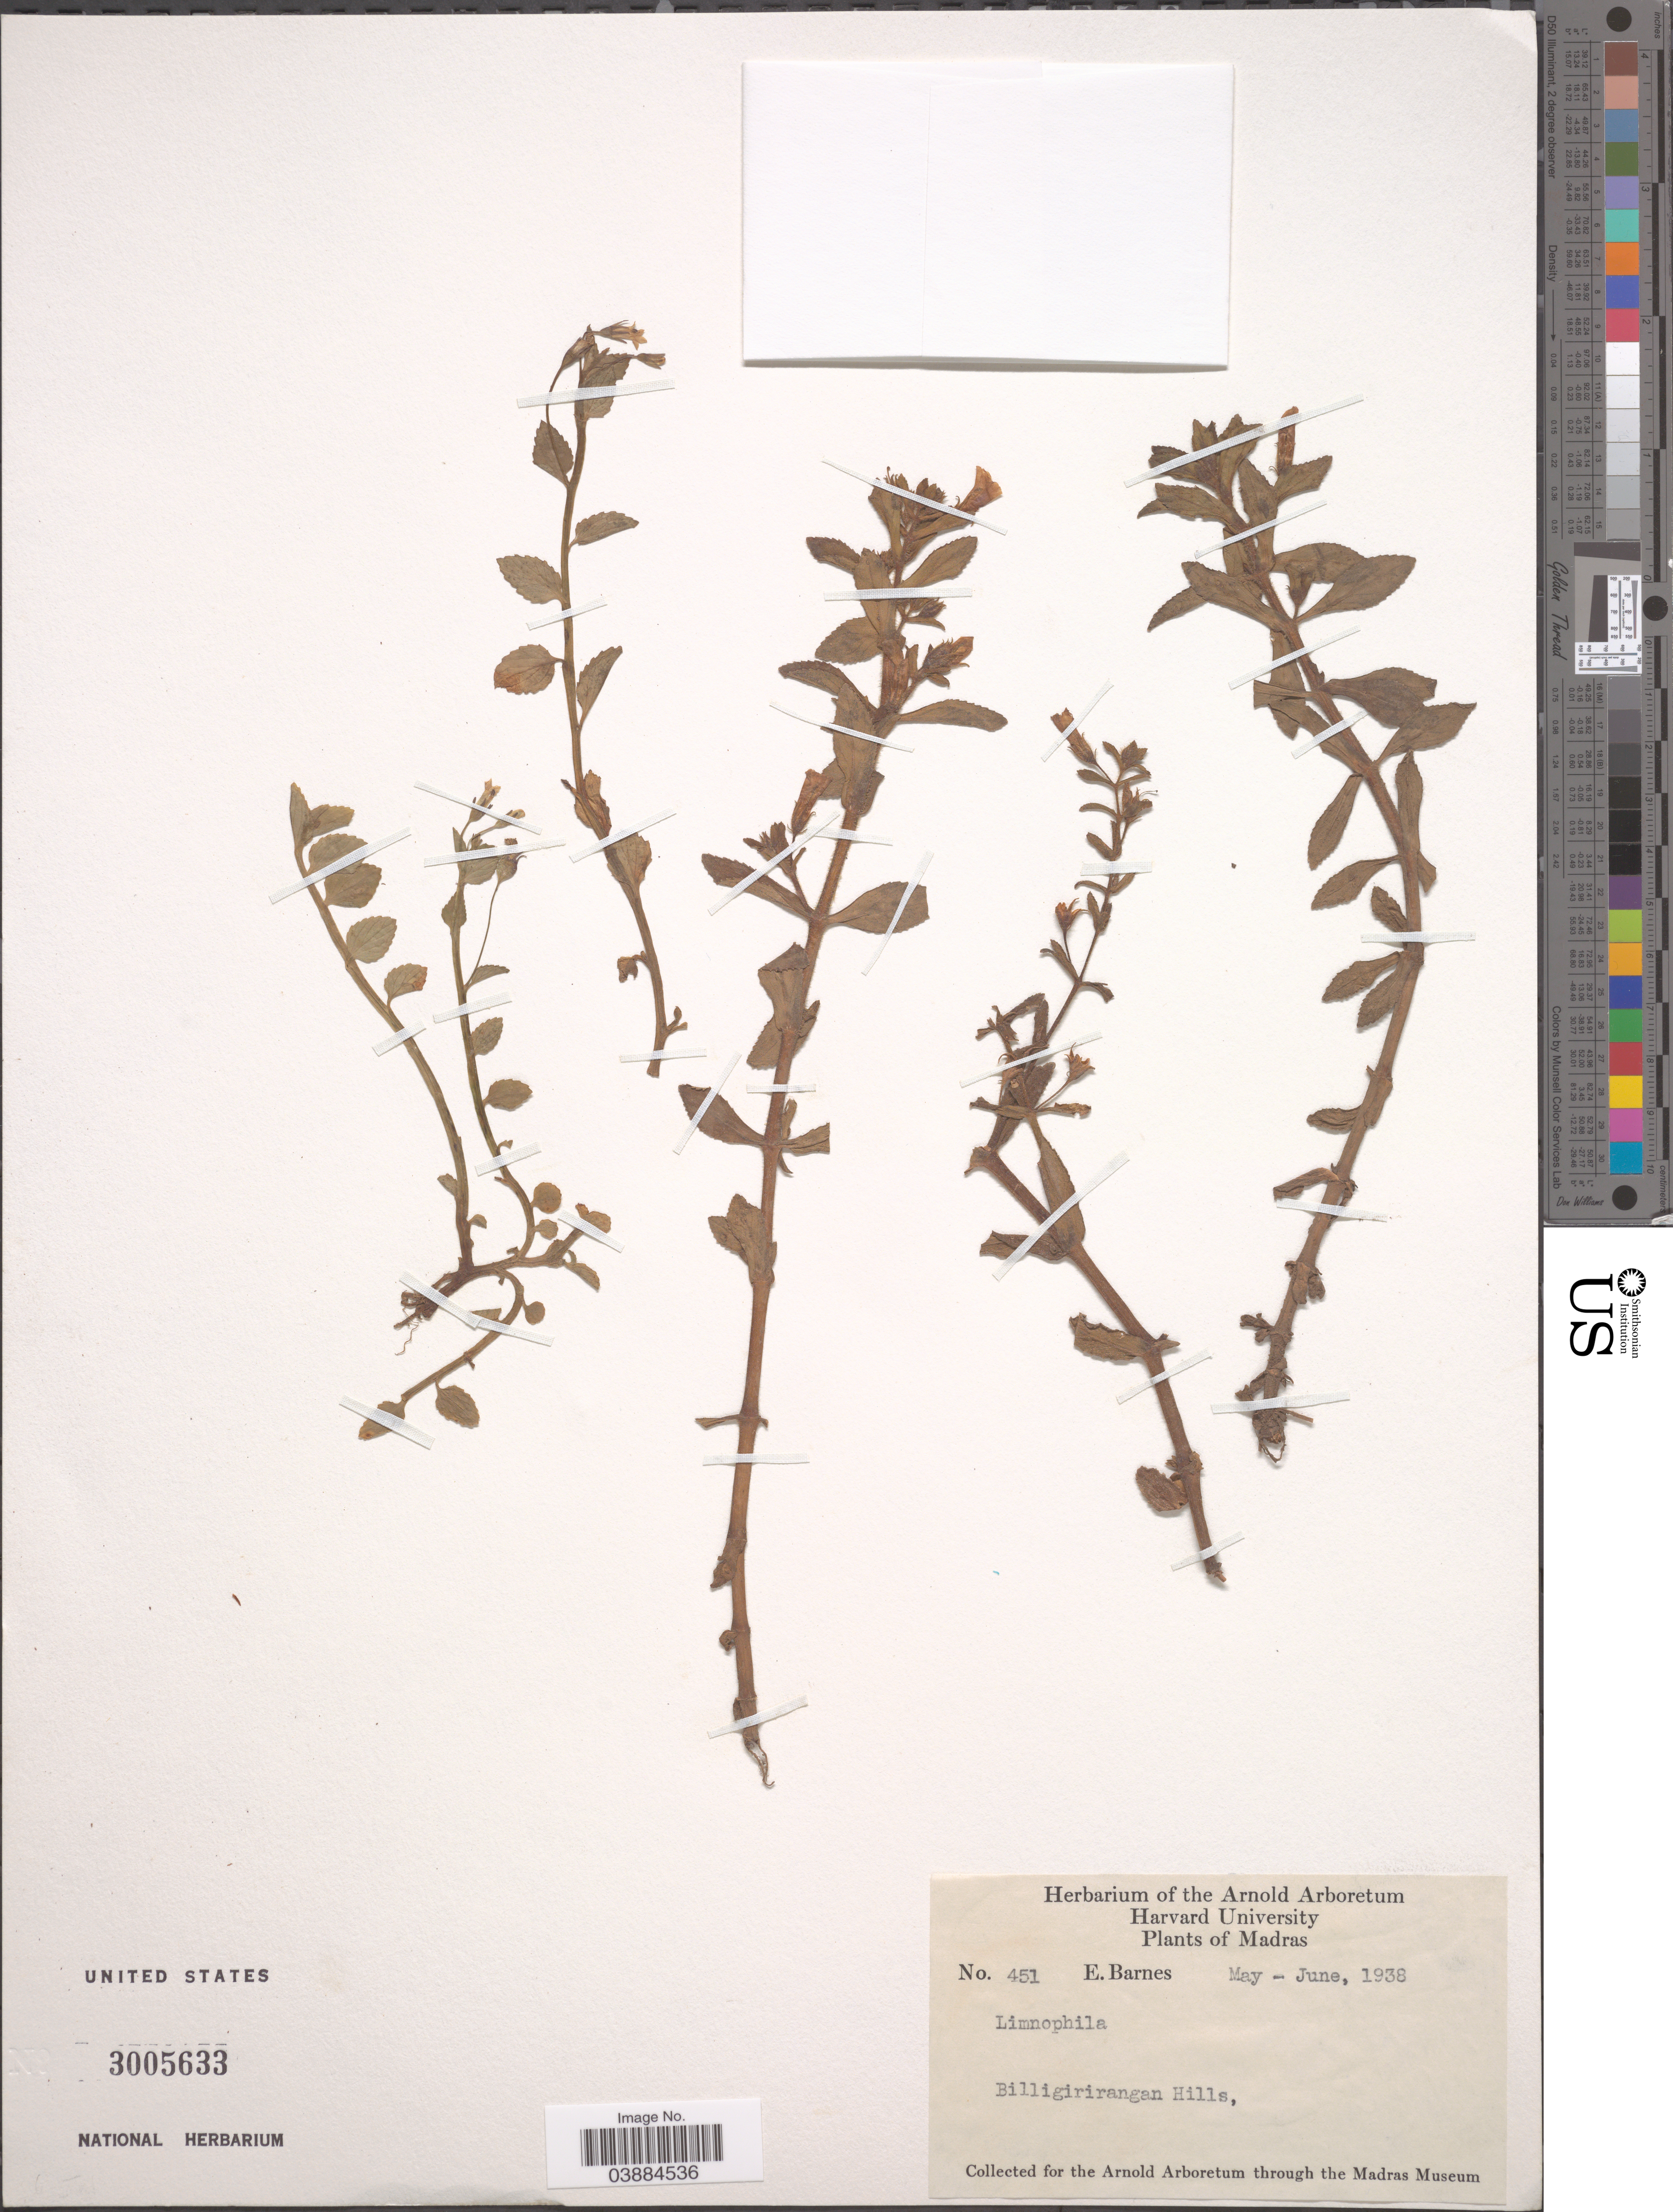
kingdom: Plantae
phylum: Tracheophyta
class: Magnoliopsida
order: Lamiales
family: Plantaginaceae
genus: Limnophila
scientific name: Limnophila sp.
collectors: E. Barnes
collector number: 451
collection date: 1938-05/1938-06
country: India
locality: Madras. Billigirirangan Hills.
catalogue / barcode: US 3005633